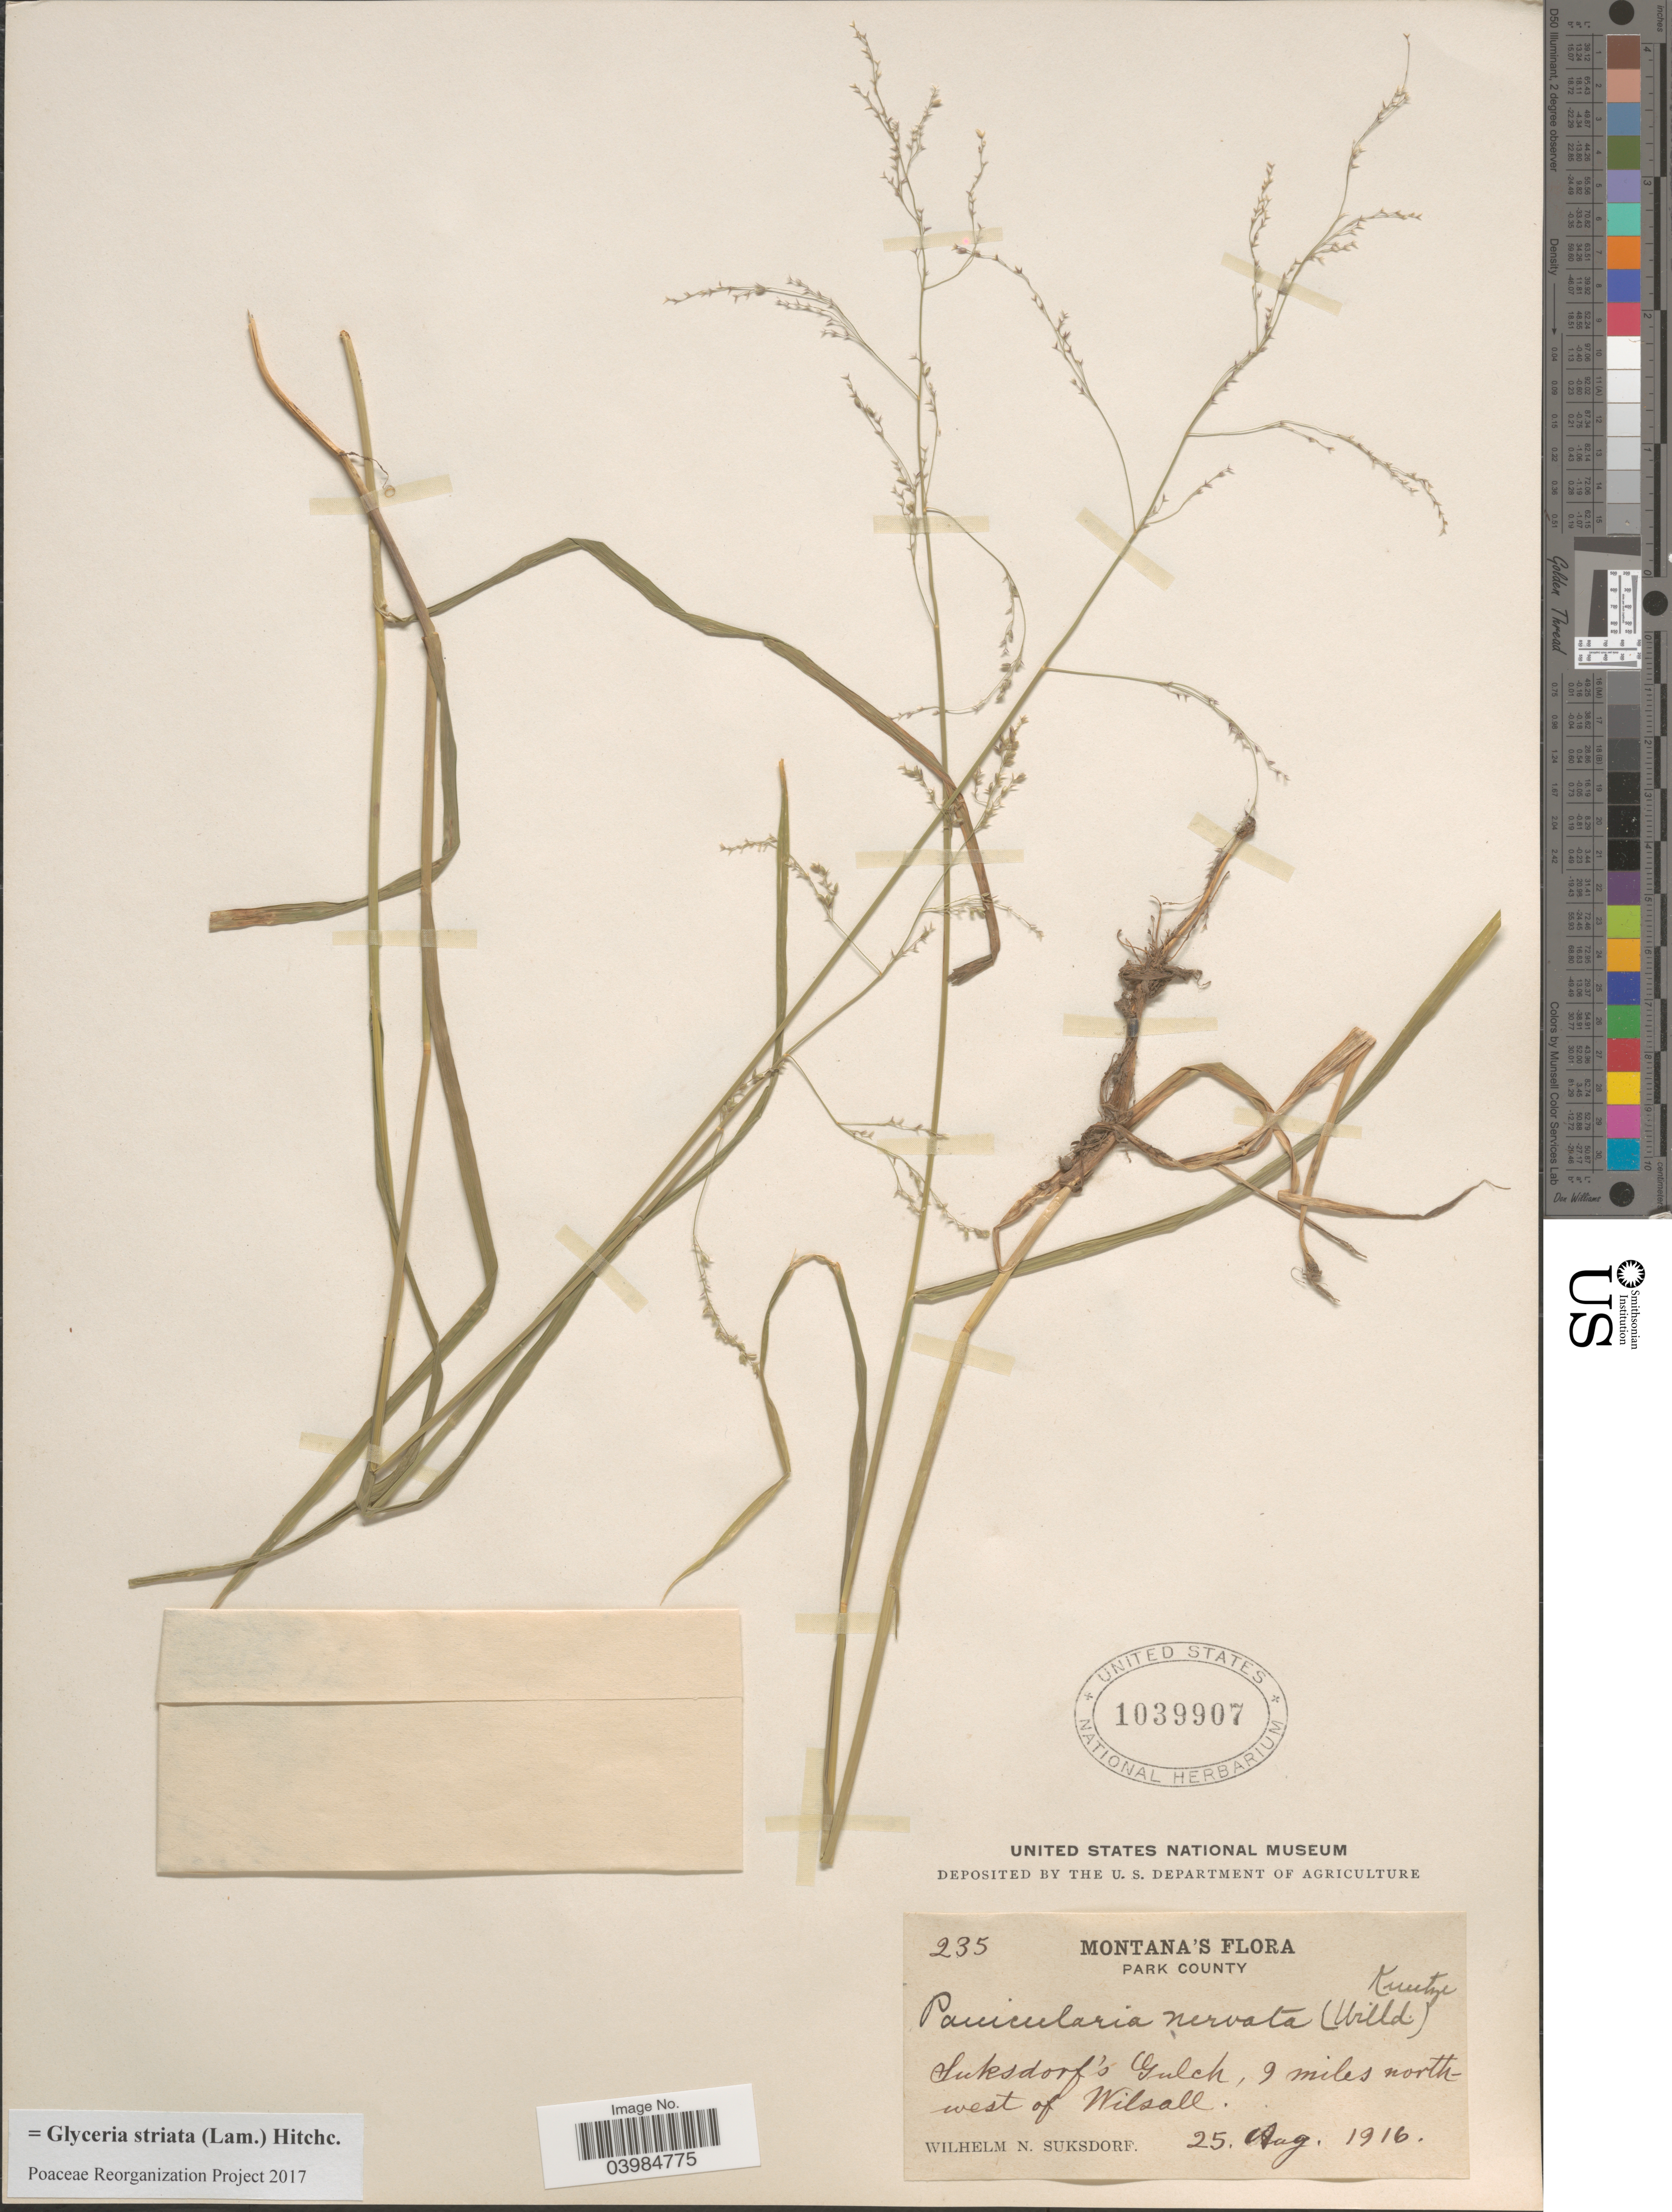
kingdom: Plantae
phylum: Tracheophyta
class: Liliopsida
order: Poales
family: Poaceae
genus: Glyceria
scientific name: Glyceria striata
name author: (Lam.) Hitchc.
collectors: W. N. Suksdorf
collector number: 235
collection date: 1916-08-25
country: United States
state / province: Montana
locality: Park County. Suksdorf's Gulch, 9 miles north-west of Wilsall.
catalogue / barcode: US 1039907